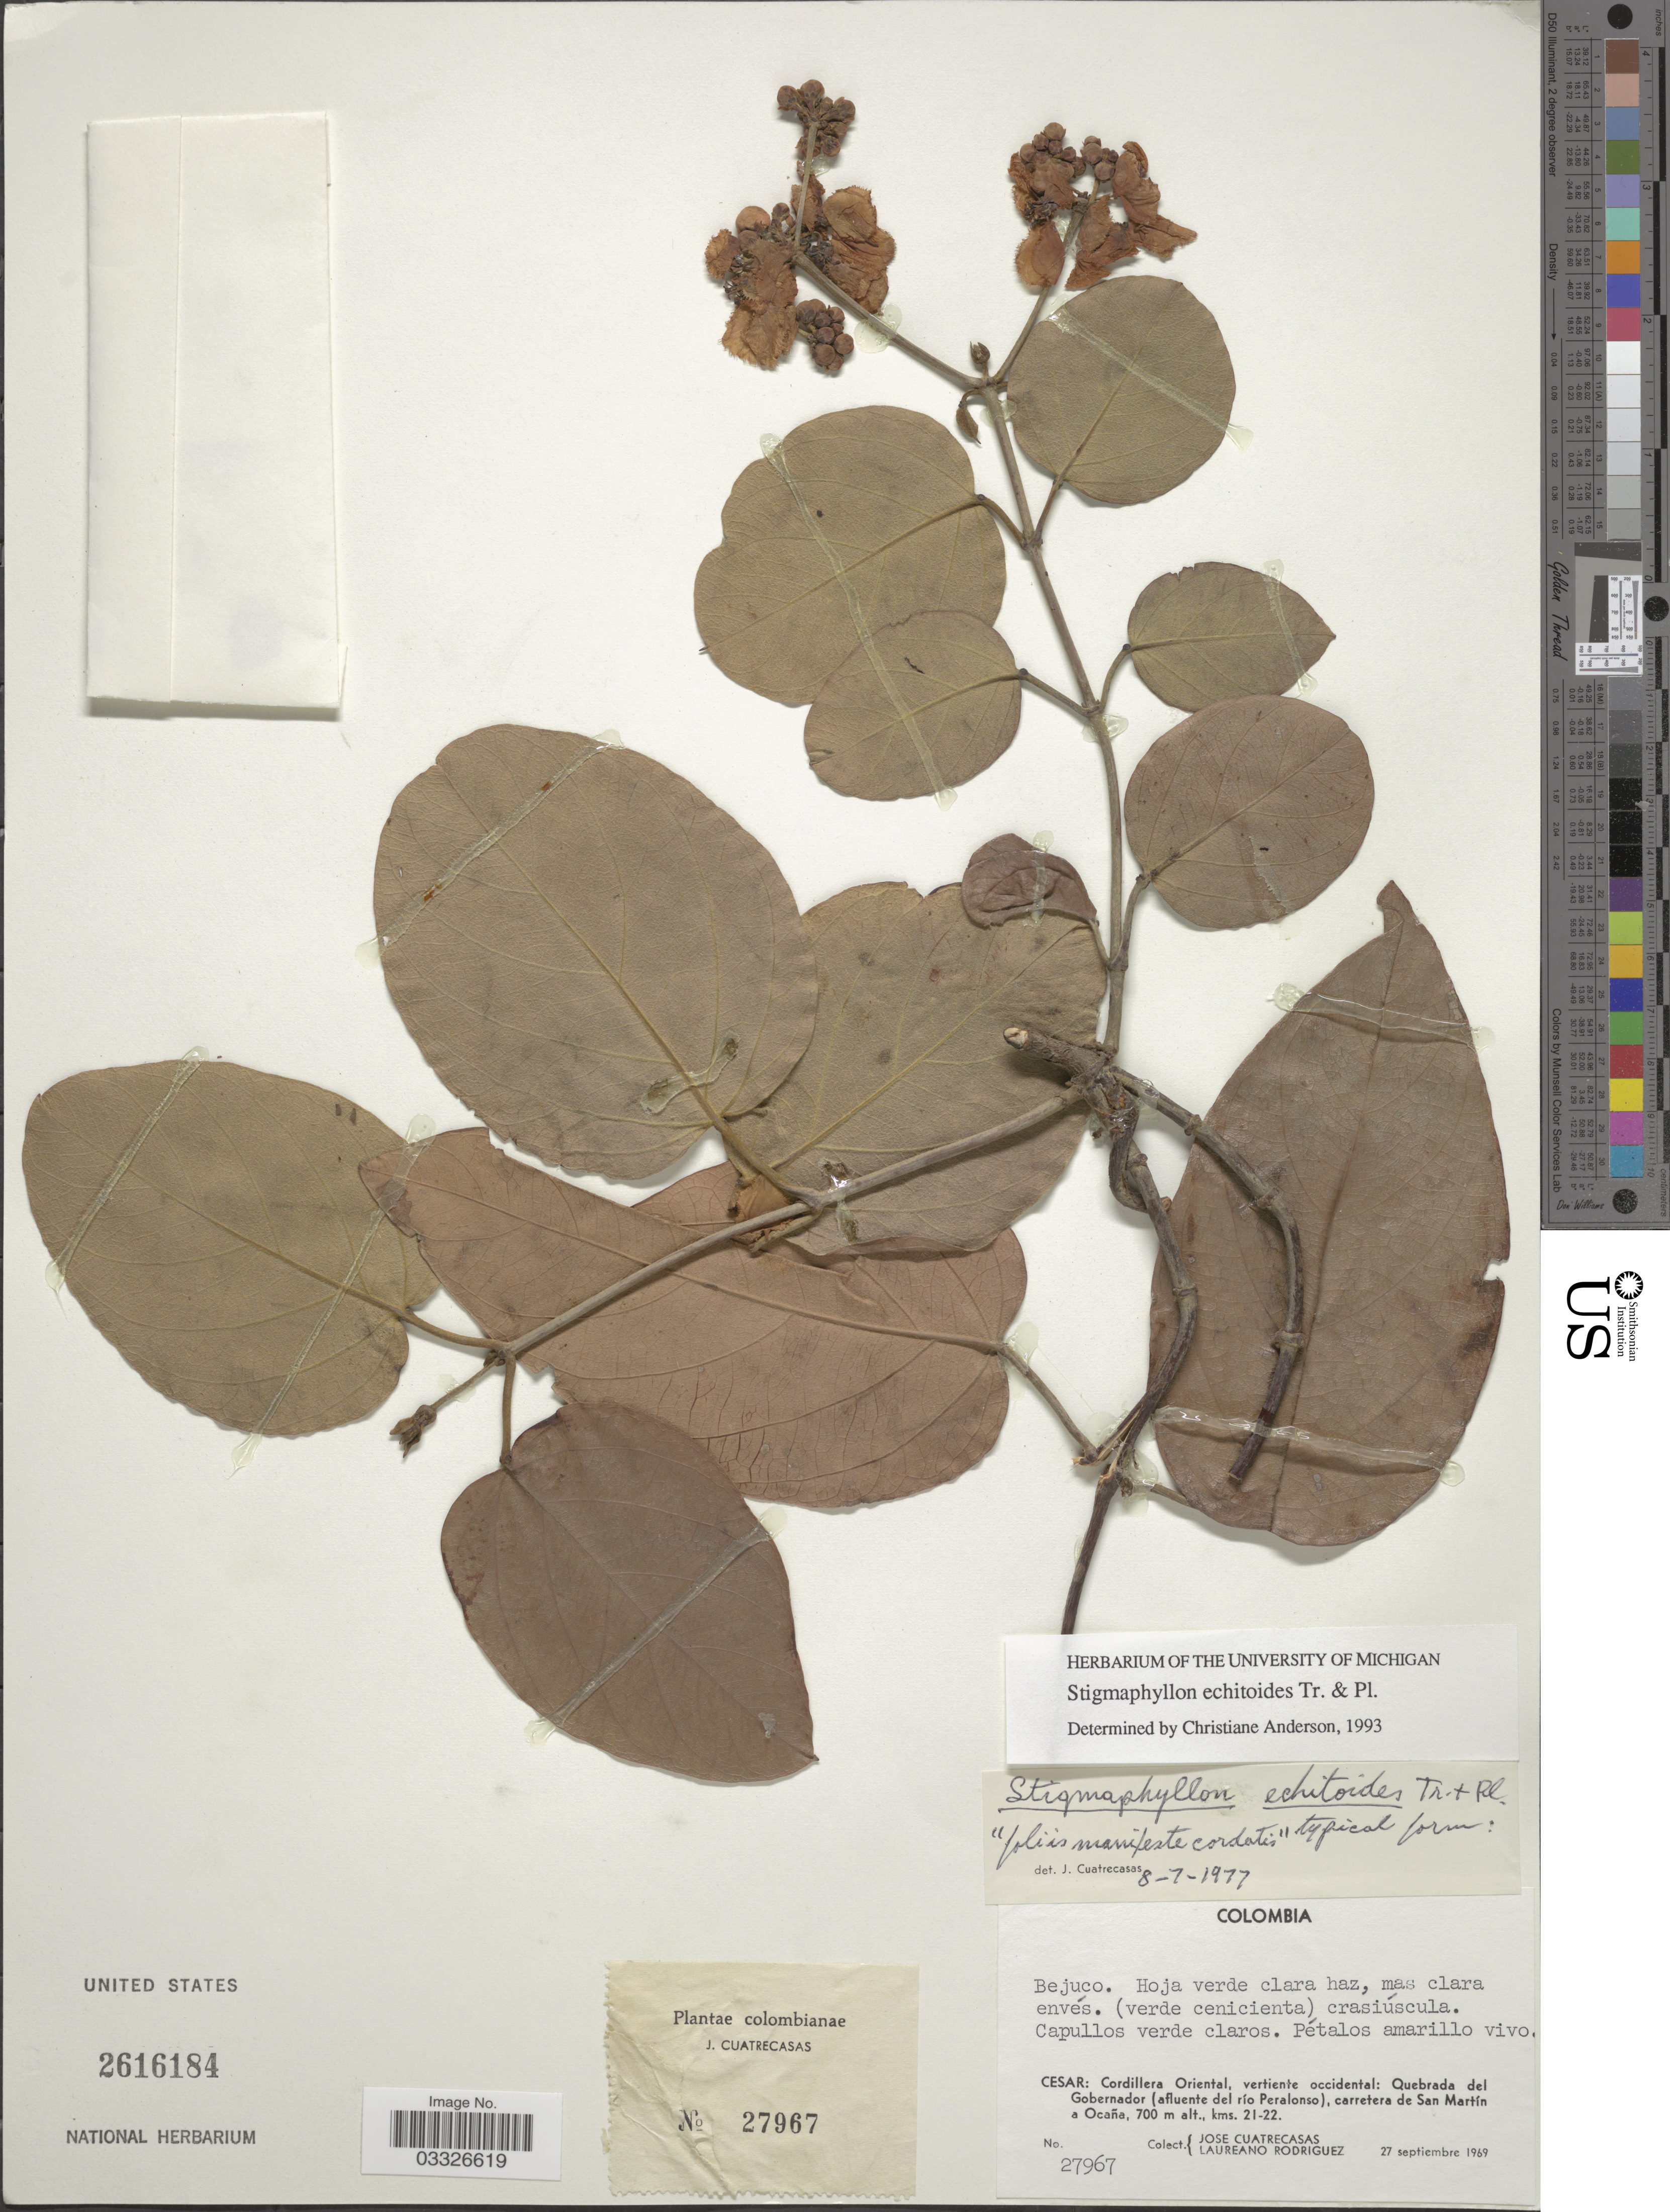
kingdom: Plantae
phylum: Tracheophyta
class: Magnoliopsida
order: Malpighiales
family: Malpighiaceae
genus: Stigmaphyllon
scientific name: Stigmaphyllon echitoides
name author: Triana & Planch.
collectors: J. Cuatrecasas & L. Rodriguez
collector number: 27967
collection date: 1969-09-27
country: Colombia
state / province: Cesar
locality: Cordillera Oriental, vertiente occidental: Quebrada del Gobernador (afluente del río Perolonso), carretera de San Martín a Ocaña, kms. 21-22.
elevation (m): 700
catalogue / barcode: US 2616184